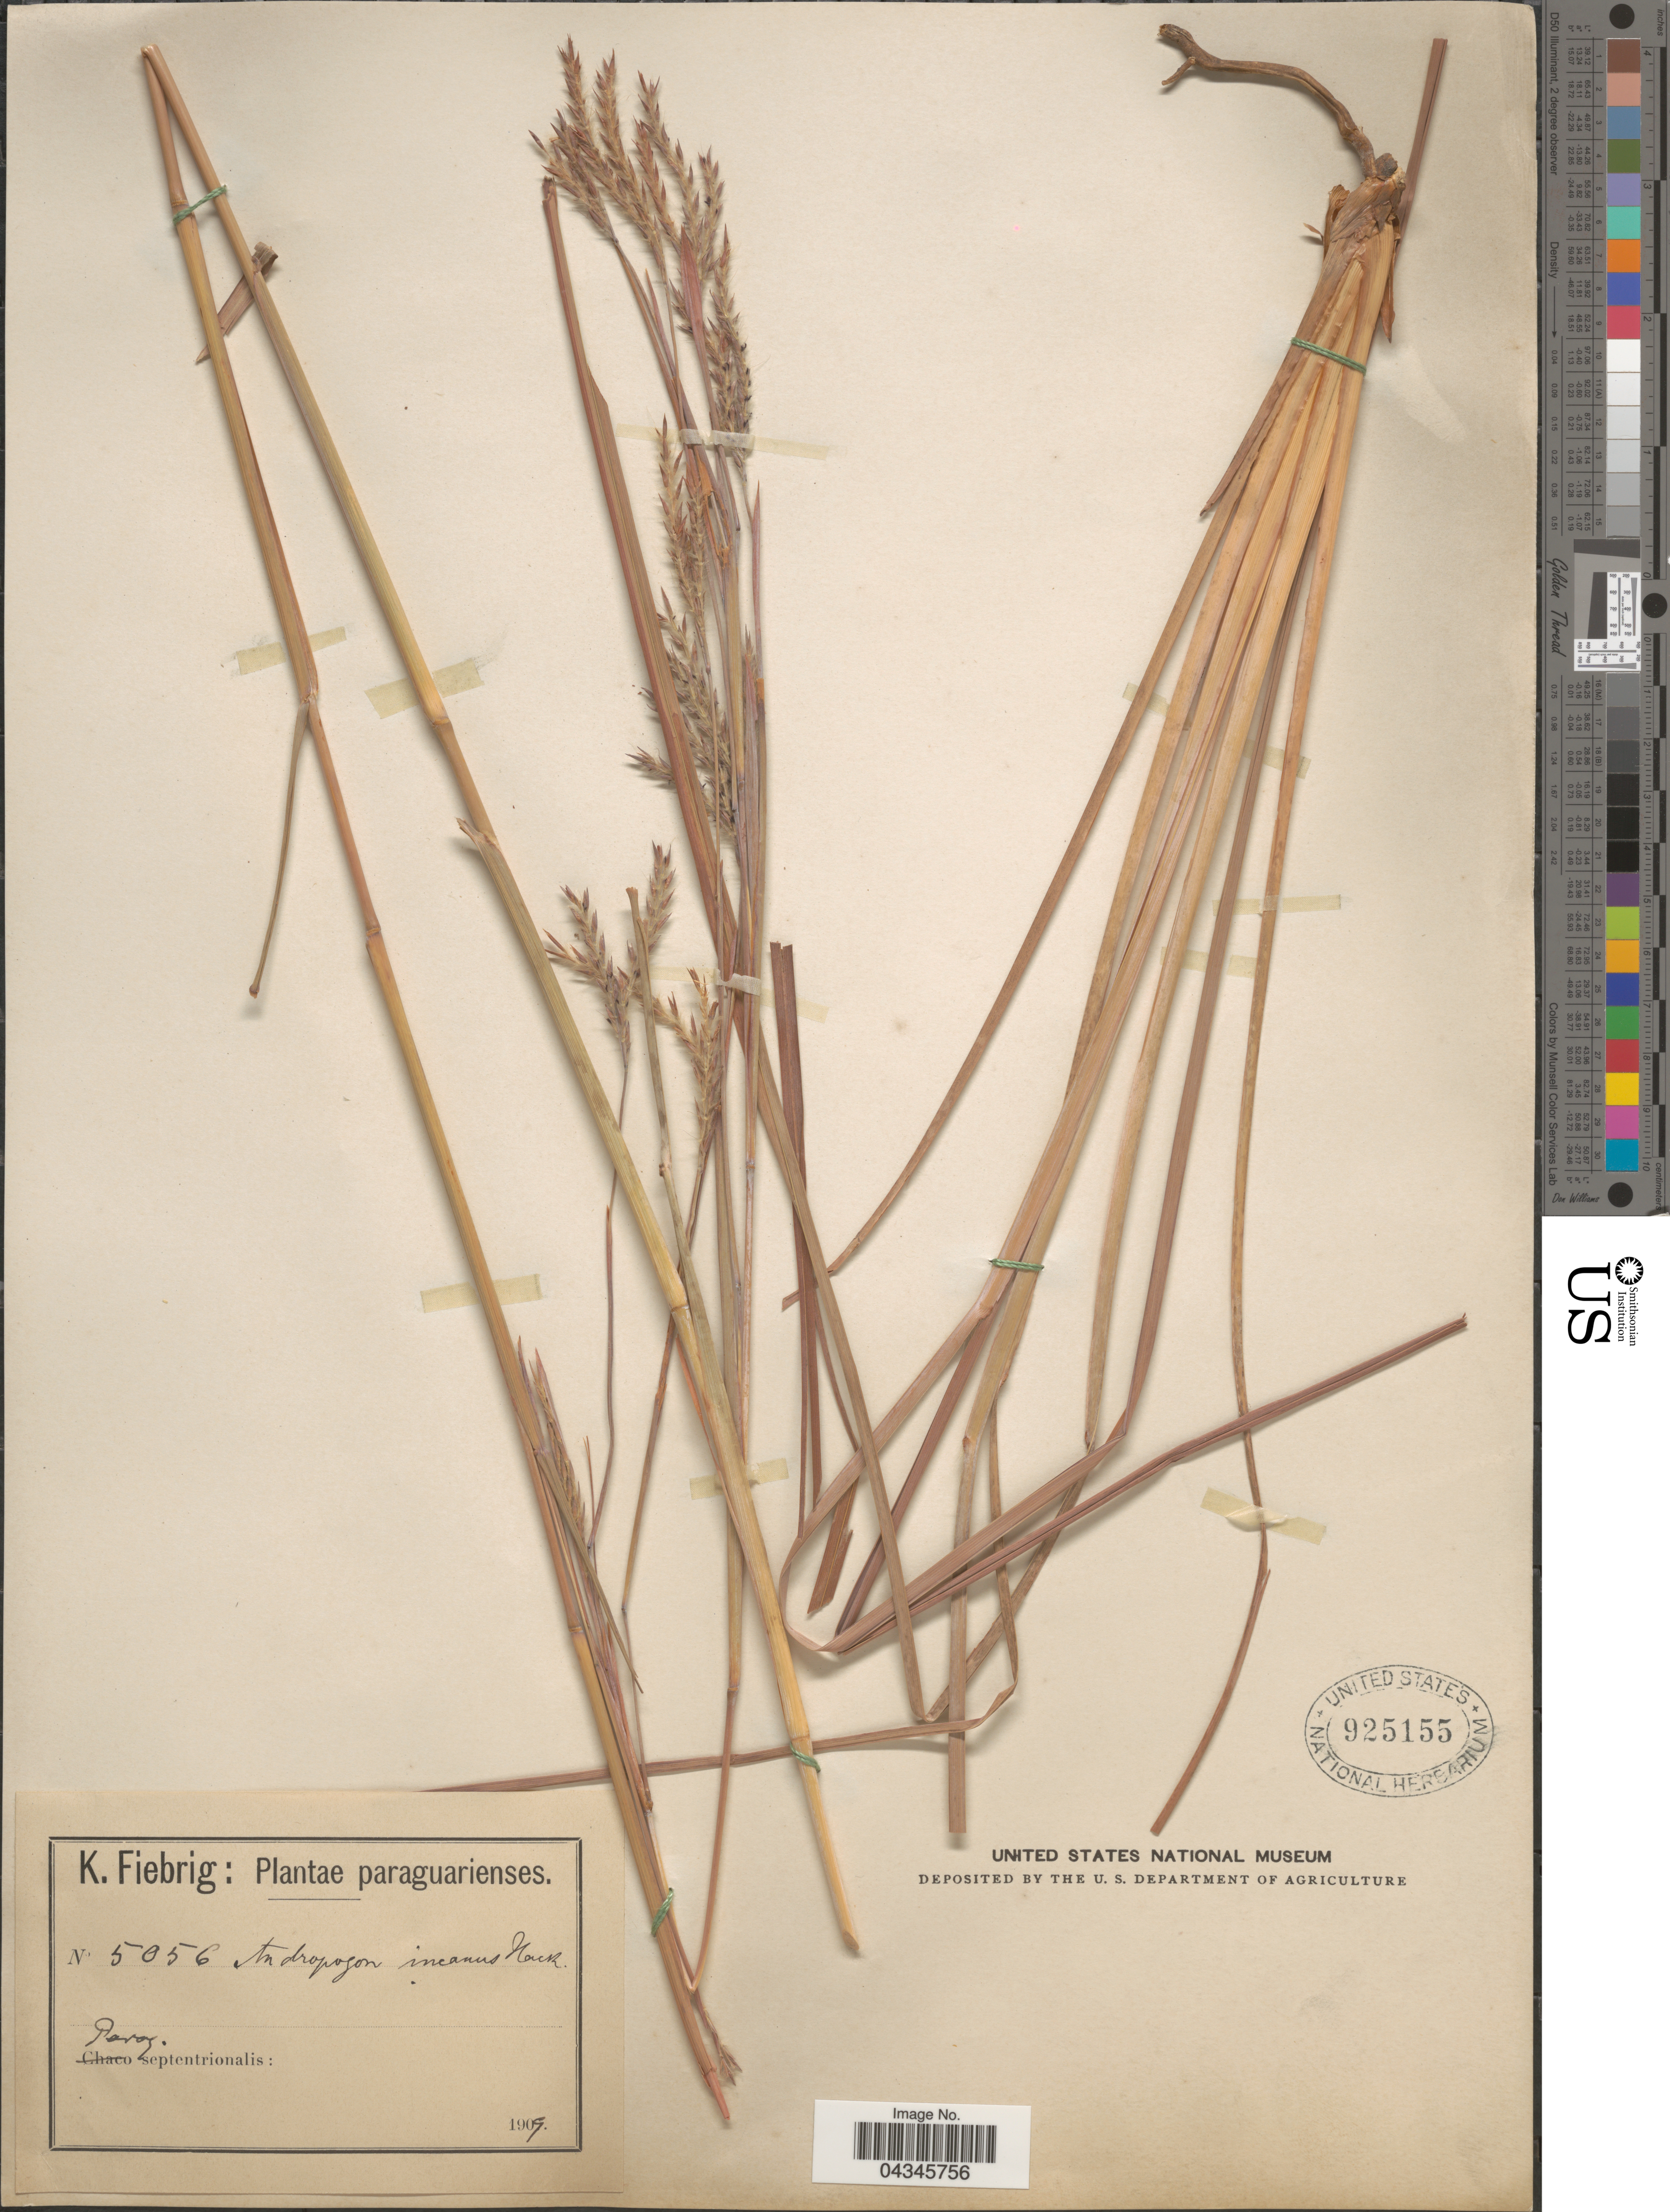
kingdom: Plantae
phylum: Tracheophyta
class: Liliopsida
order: Poales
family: Poaceae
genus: Andropogon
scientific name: Andropogon lateralis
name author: Nees in Mart.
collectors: K. Fiebrig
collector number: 5056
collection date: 1909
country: Paraguay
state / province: Paraguari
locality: Parag. septentrionalis.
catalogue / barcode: US 925155